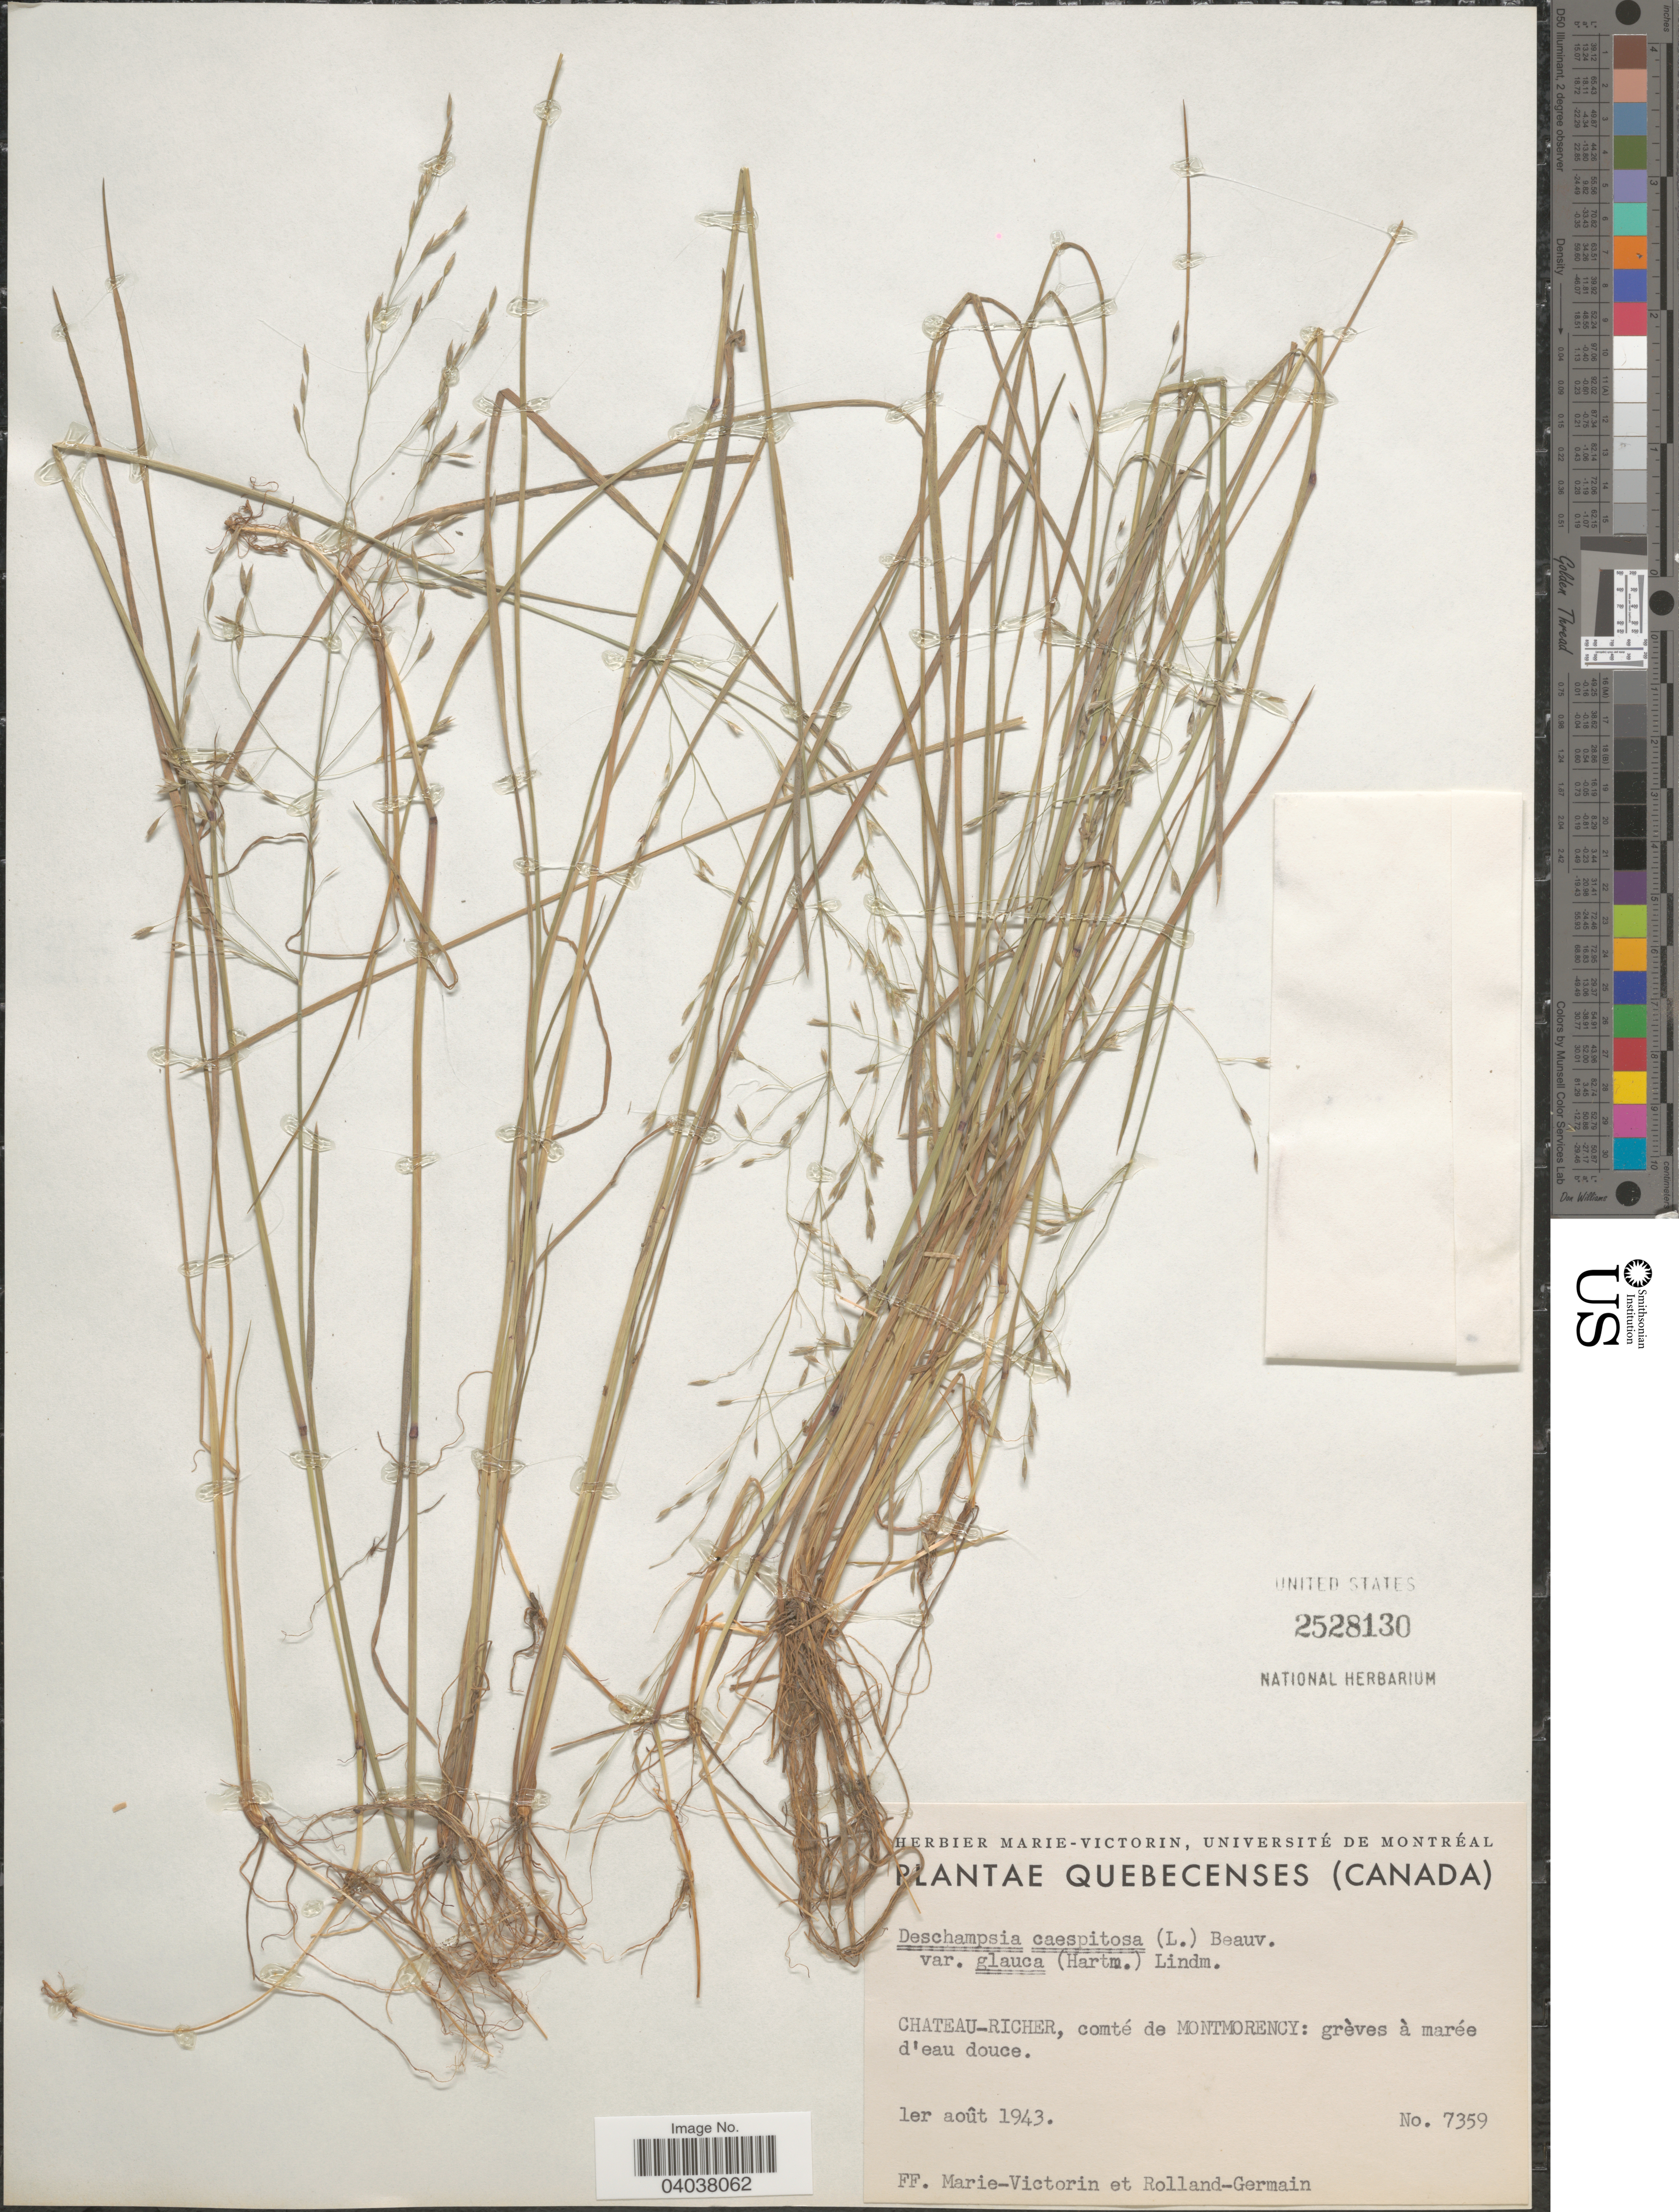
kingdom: Plantae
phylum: Tracheophyta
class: Liliopsida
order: Poales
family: Poaceae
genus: Deschampsia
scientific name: Deschampsia cespitosa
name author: (L.) P. Beauv.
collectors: F. Marie-Victorin & Rolland-Germain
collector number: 7359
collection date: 1943-08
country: Canada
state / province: Quebec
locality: Chateau-Richer, comté de Montmorency.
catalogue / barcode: US 2528130